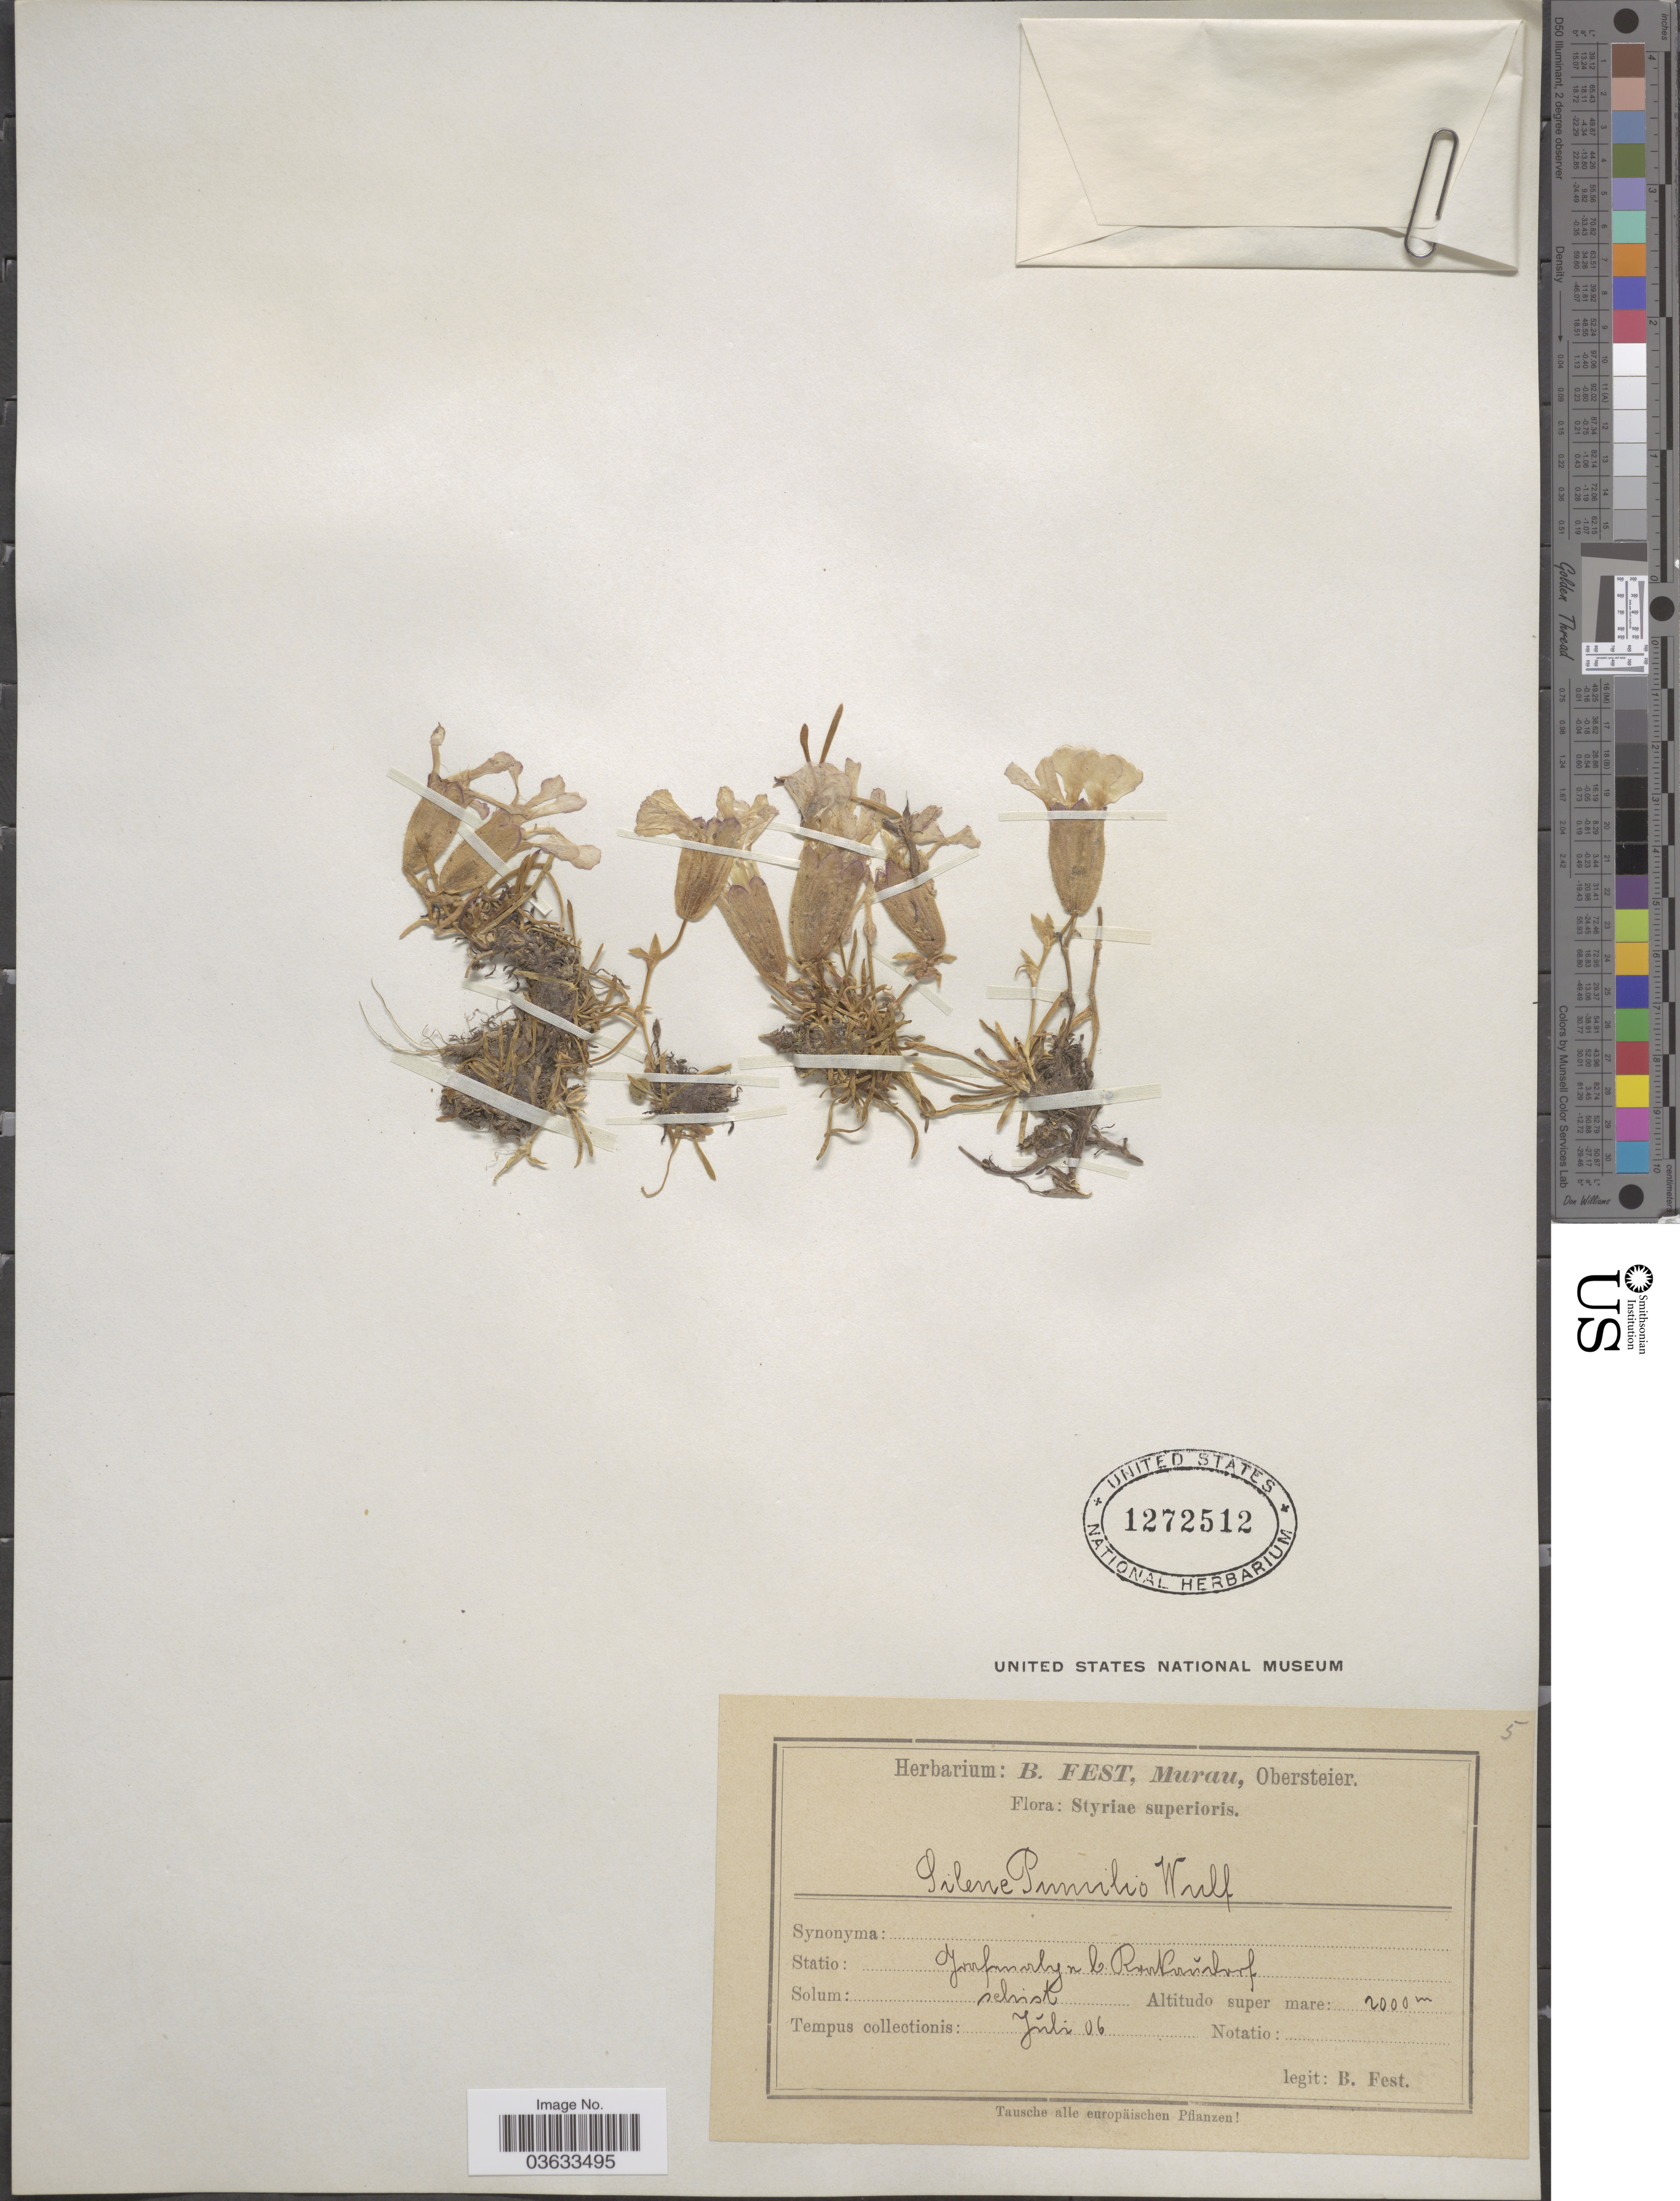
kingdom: Plantae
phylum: Tracheophyta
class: Magnoliopsida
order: Caryophyllales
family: Caryophyllaceae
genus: Silene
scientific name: Silene pumilio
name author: (L.) Wulfen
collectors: B. Fest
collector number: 5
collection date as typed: Transcribed d/m/y: /7/6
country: Austria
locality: Styriae superioris. Statio: [Foreign script] dorf.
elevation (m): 2000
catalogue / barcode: US 1272512